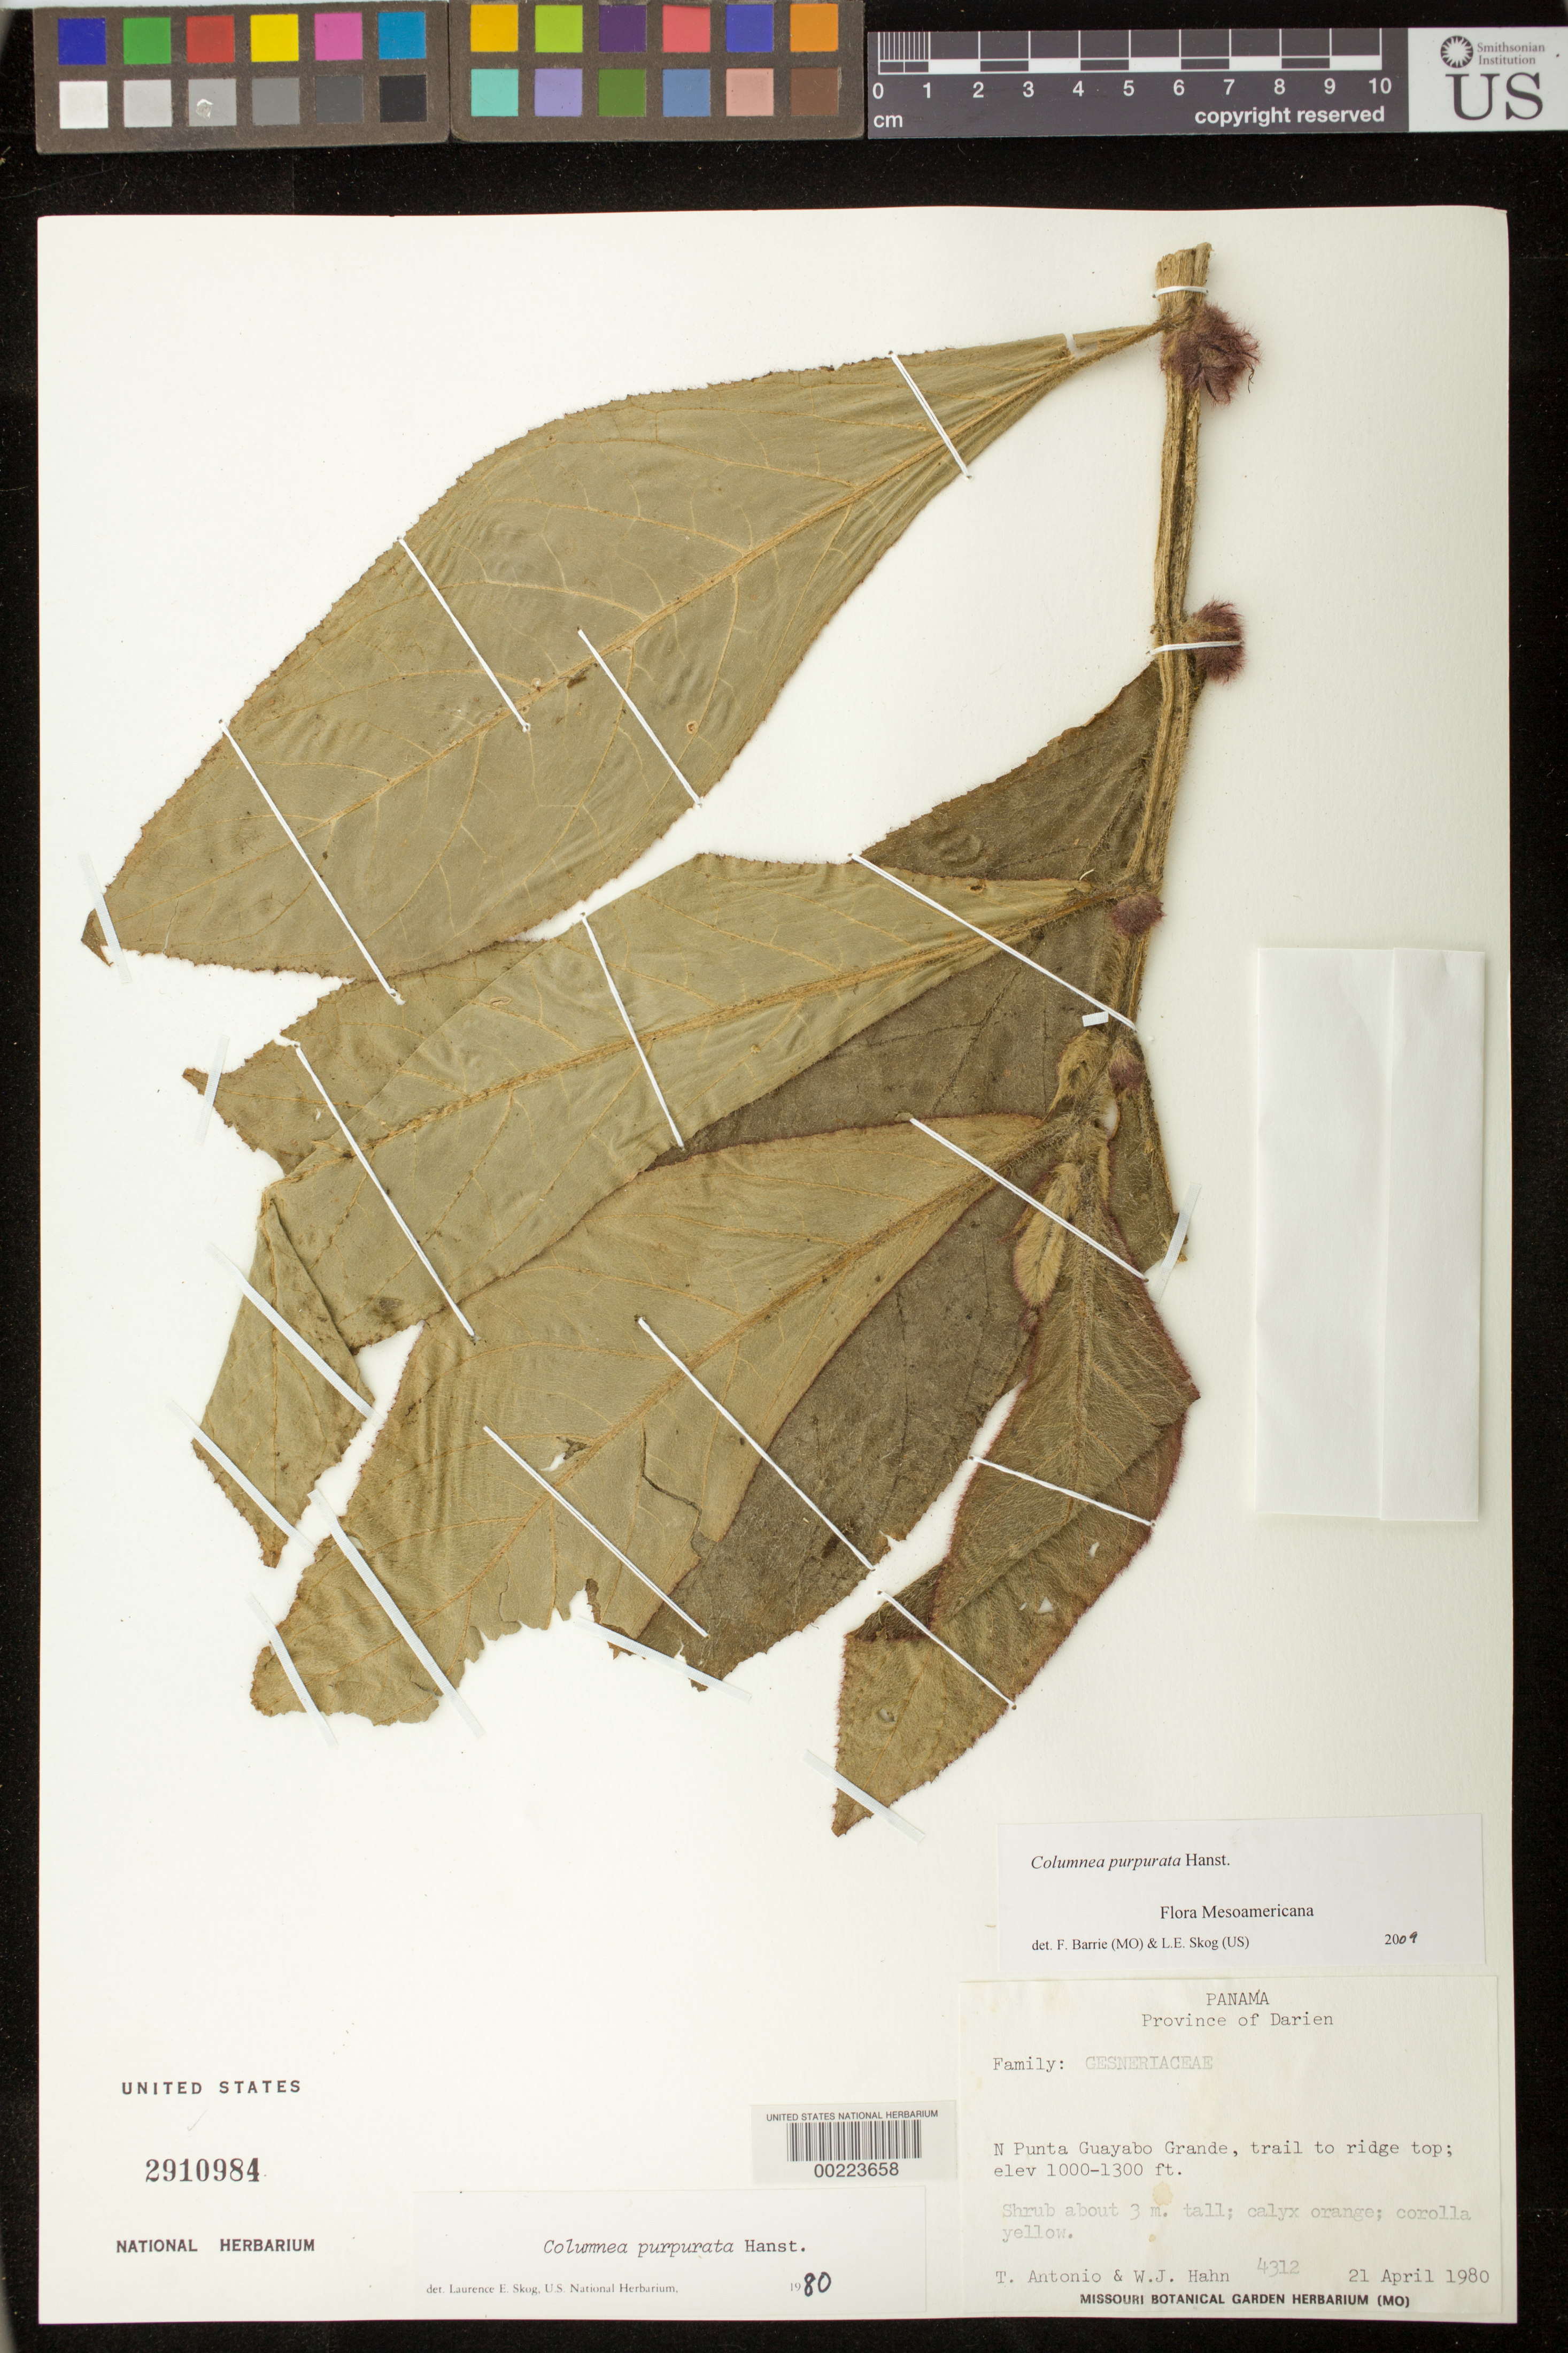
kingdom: Plantae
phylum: Tracheophyta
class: Magnoliopsida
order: Lamiales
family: Gesneriaceae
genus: Columnea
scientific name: Columnea purpurata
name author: Hanst.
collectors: T. Antonio & W. J. Hahn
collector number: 4312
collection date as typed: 21 Apr 1980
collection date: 1980-04-21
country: Panama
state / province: Darién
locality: N Punta Guayabo Grande, trail to ridge top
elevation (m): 305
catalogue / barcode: US 2910984